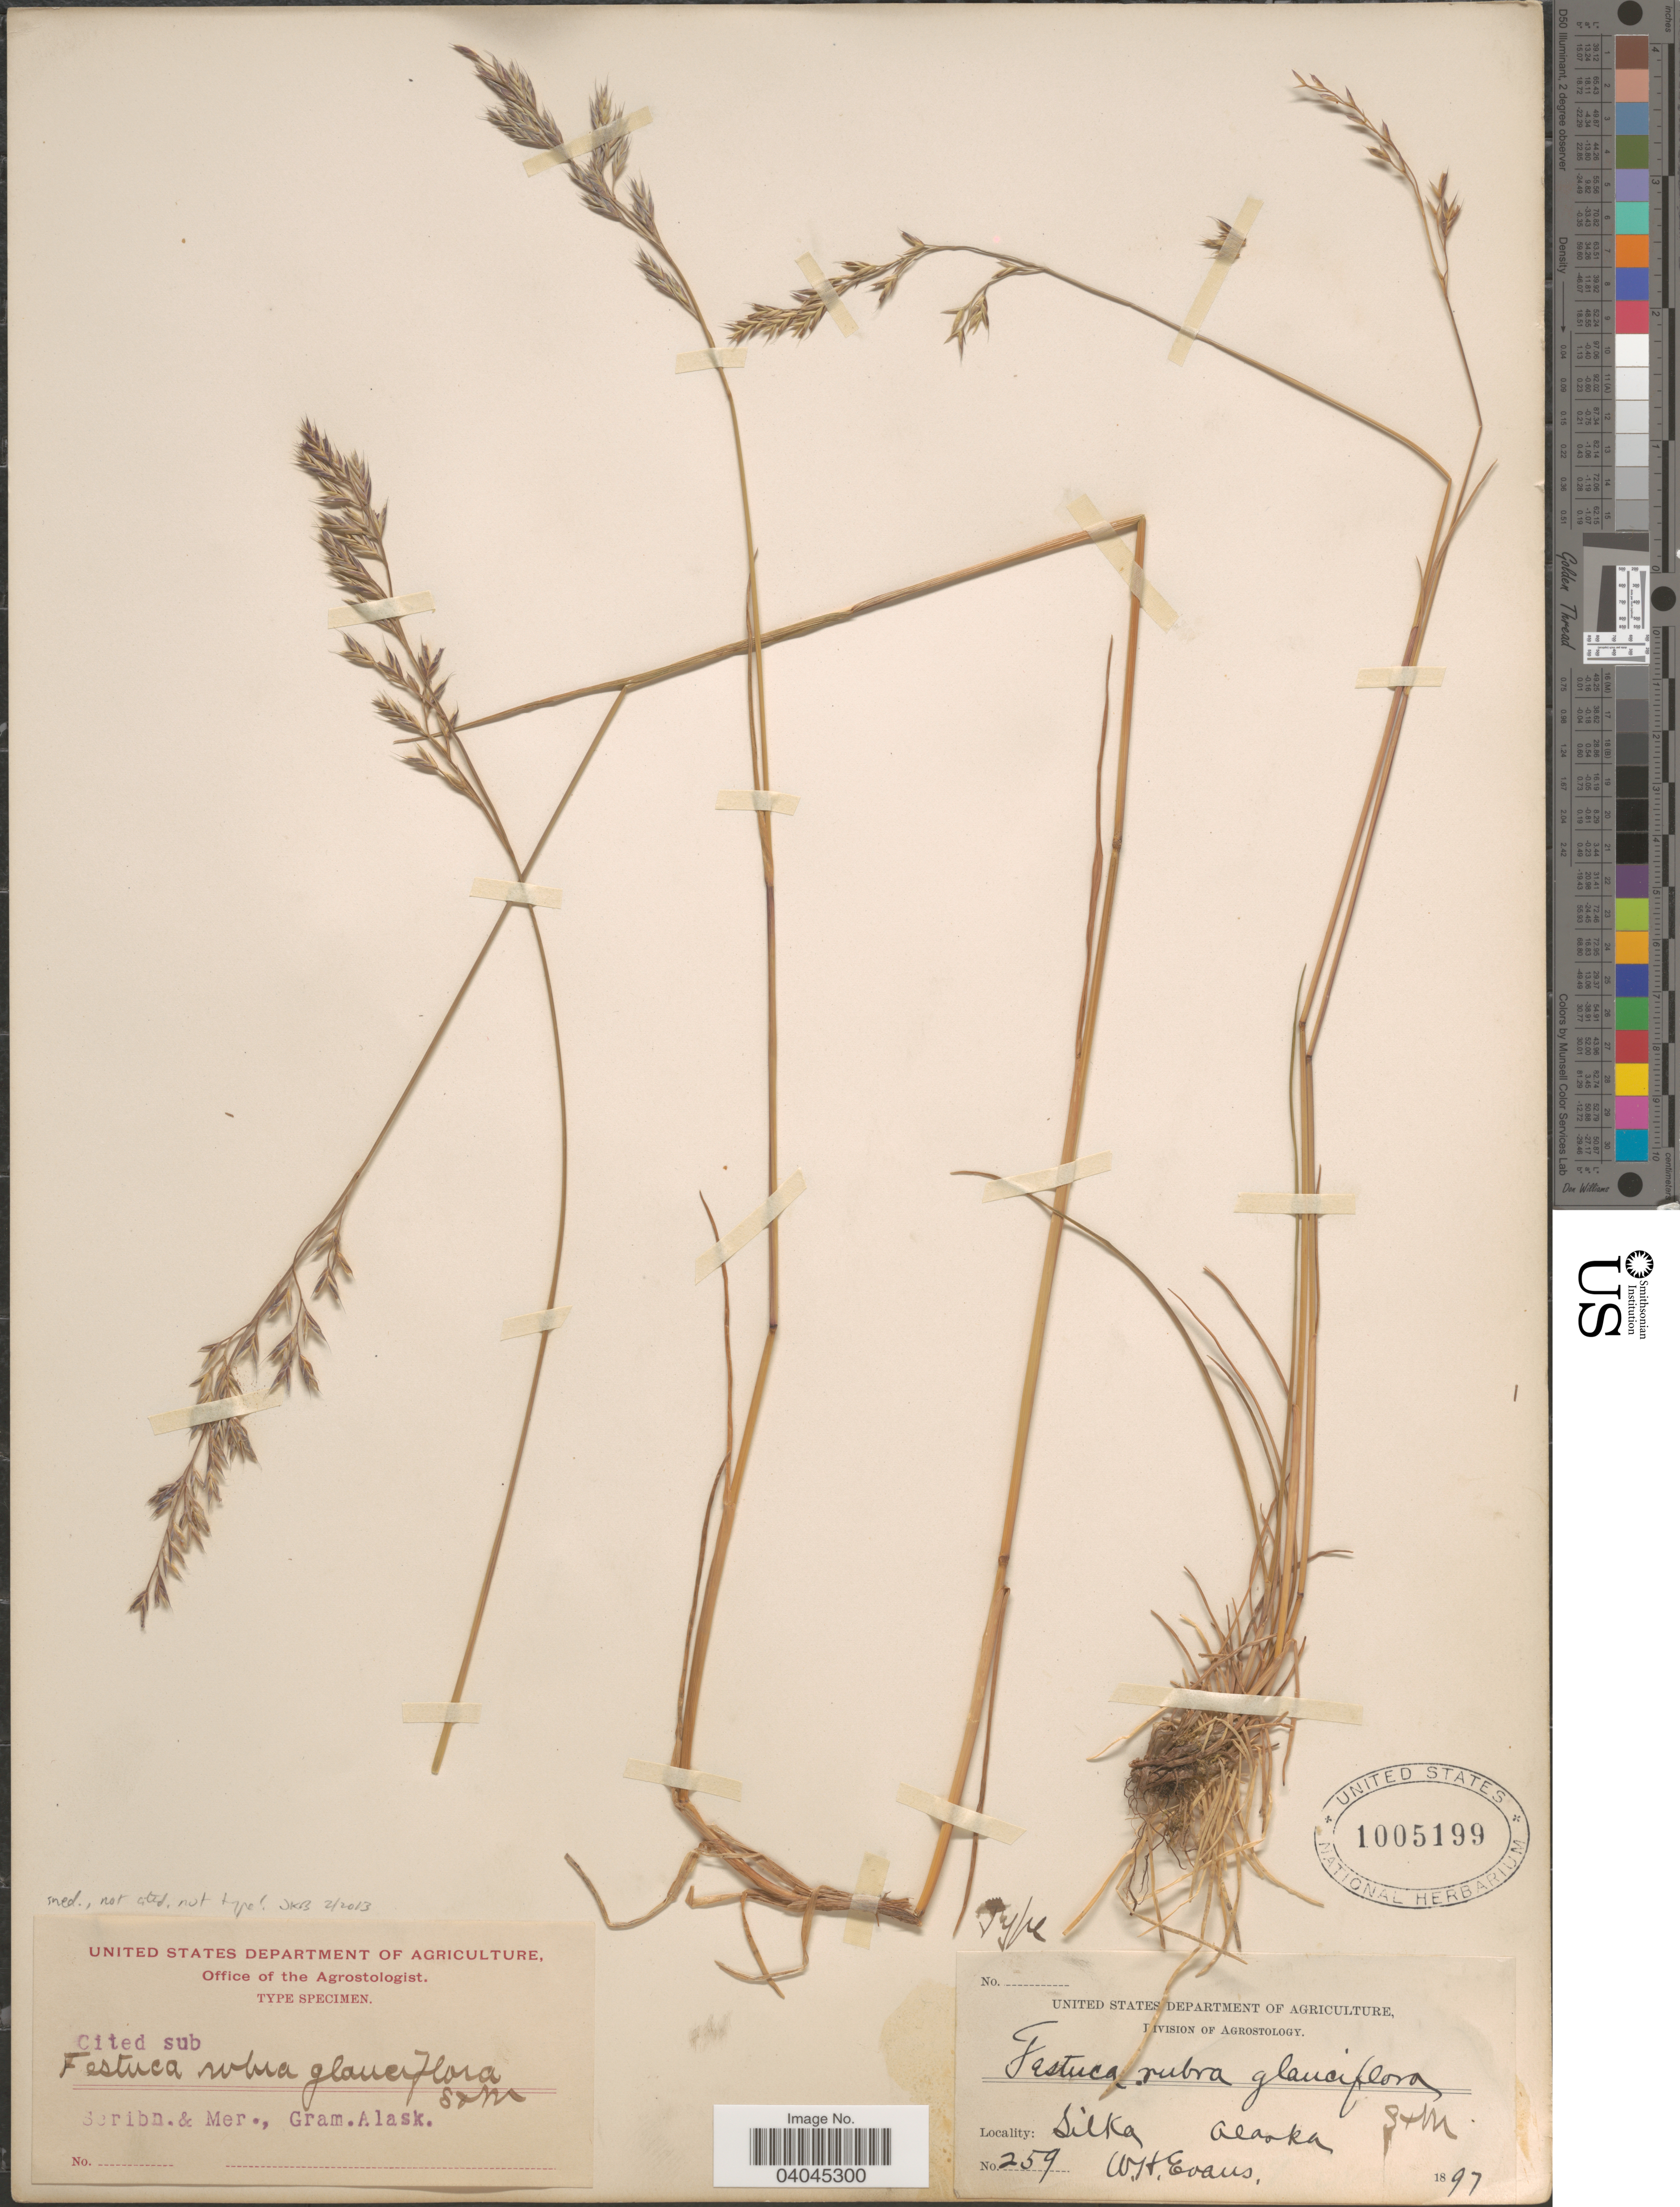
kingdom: Plantae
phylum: Tracheophyta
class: Liliopsida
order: Poales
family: Poaceae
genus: Festuca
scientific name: Festuca rubra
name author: L.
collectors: W. H. Evans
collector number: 259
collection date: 1897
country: United States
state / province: Alaska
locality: Sitka.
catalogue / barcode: US 1005199